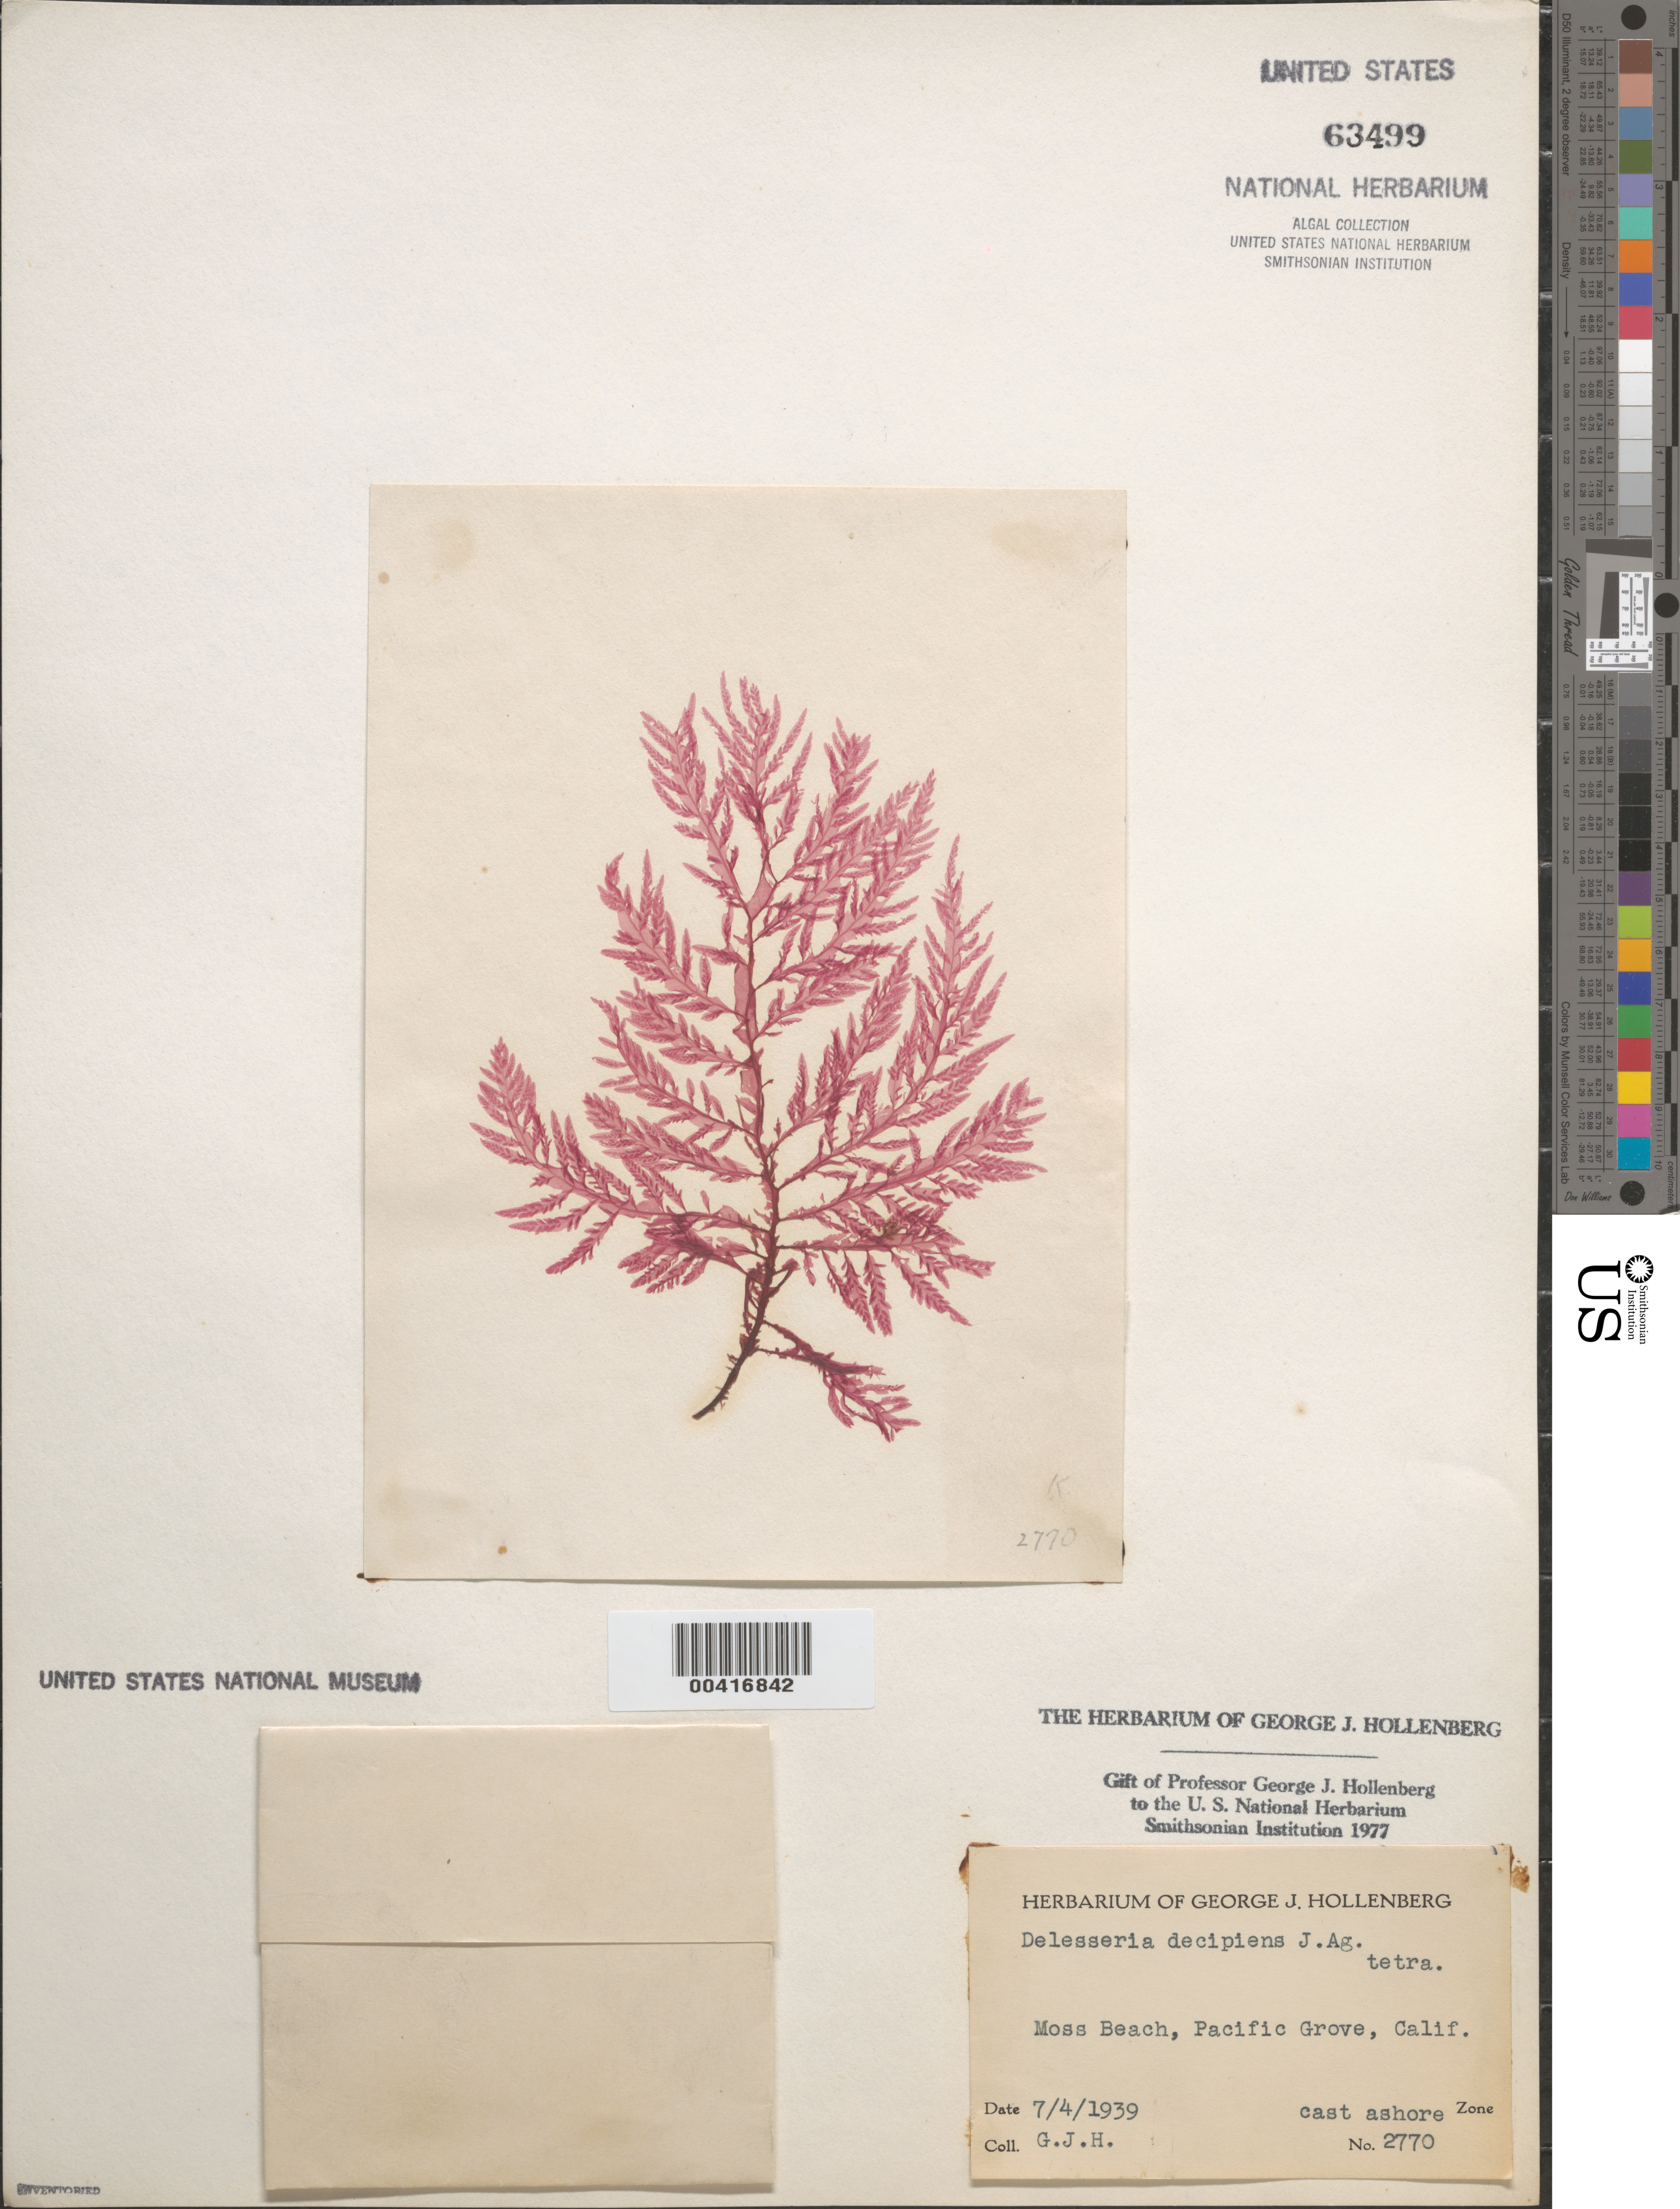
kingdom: Plantae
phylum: Rhodophyta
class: Florideophyceae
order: Ceramiales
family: Delesseriaceae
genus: Cumathamnion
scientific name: Cumathamnion decipiens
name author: (J. Agardh) M.J. Wynne & G.W. Saunders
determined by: Algae name updating Project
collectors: G. Hollenberg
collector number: GJH 2770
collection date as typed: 04 Jul 1939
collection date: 1939-07-04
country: United States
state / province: California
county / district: Monterey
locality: Moss Beach, Pacific Grove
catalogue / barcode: US 63499